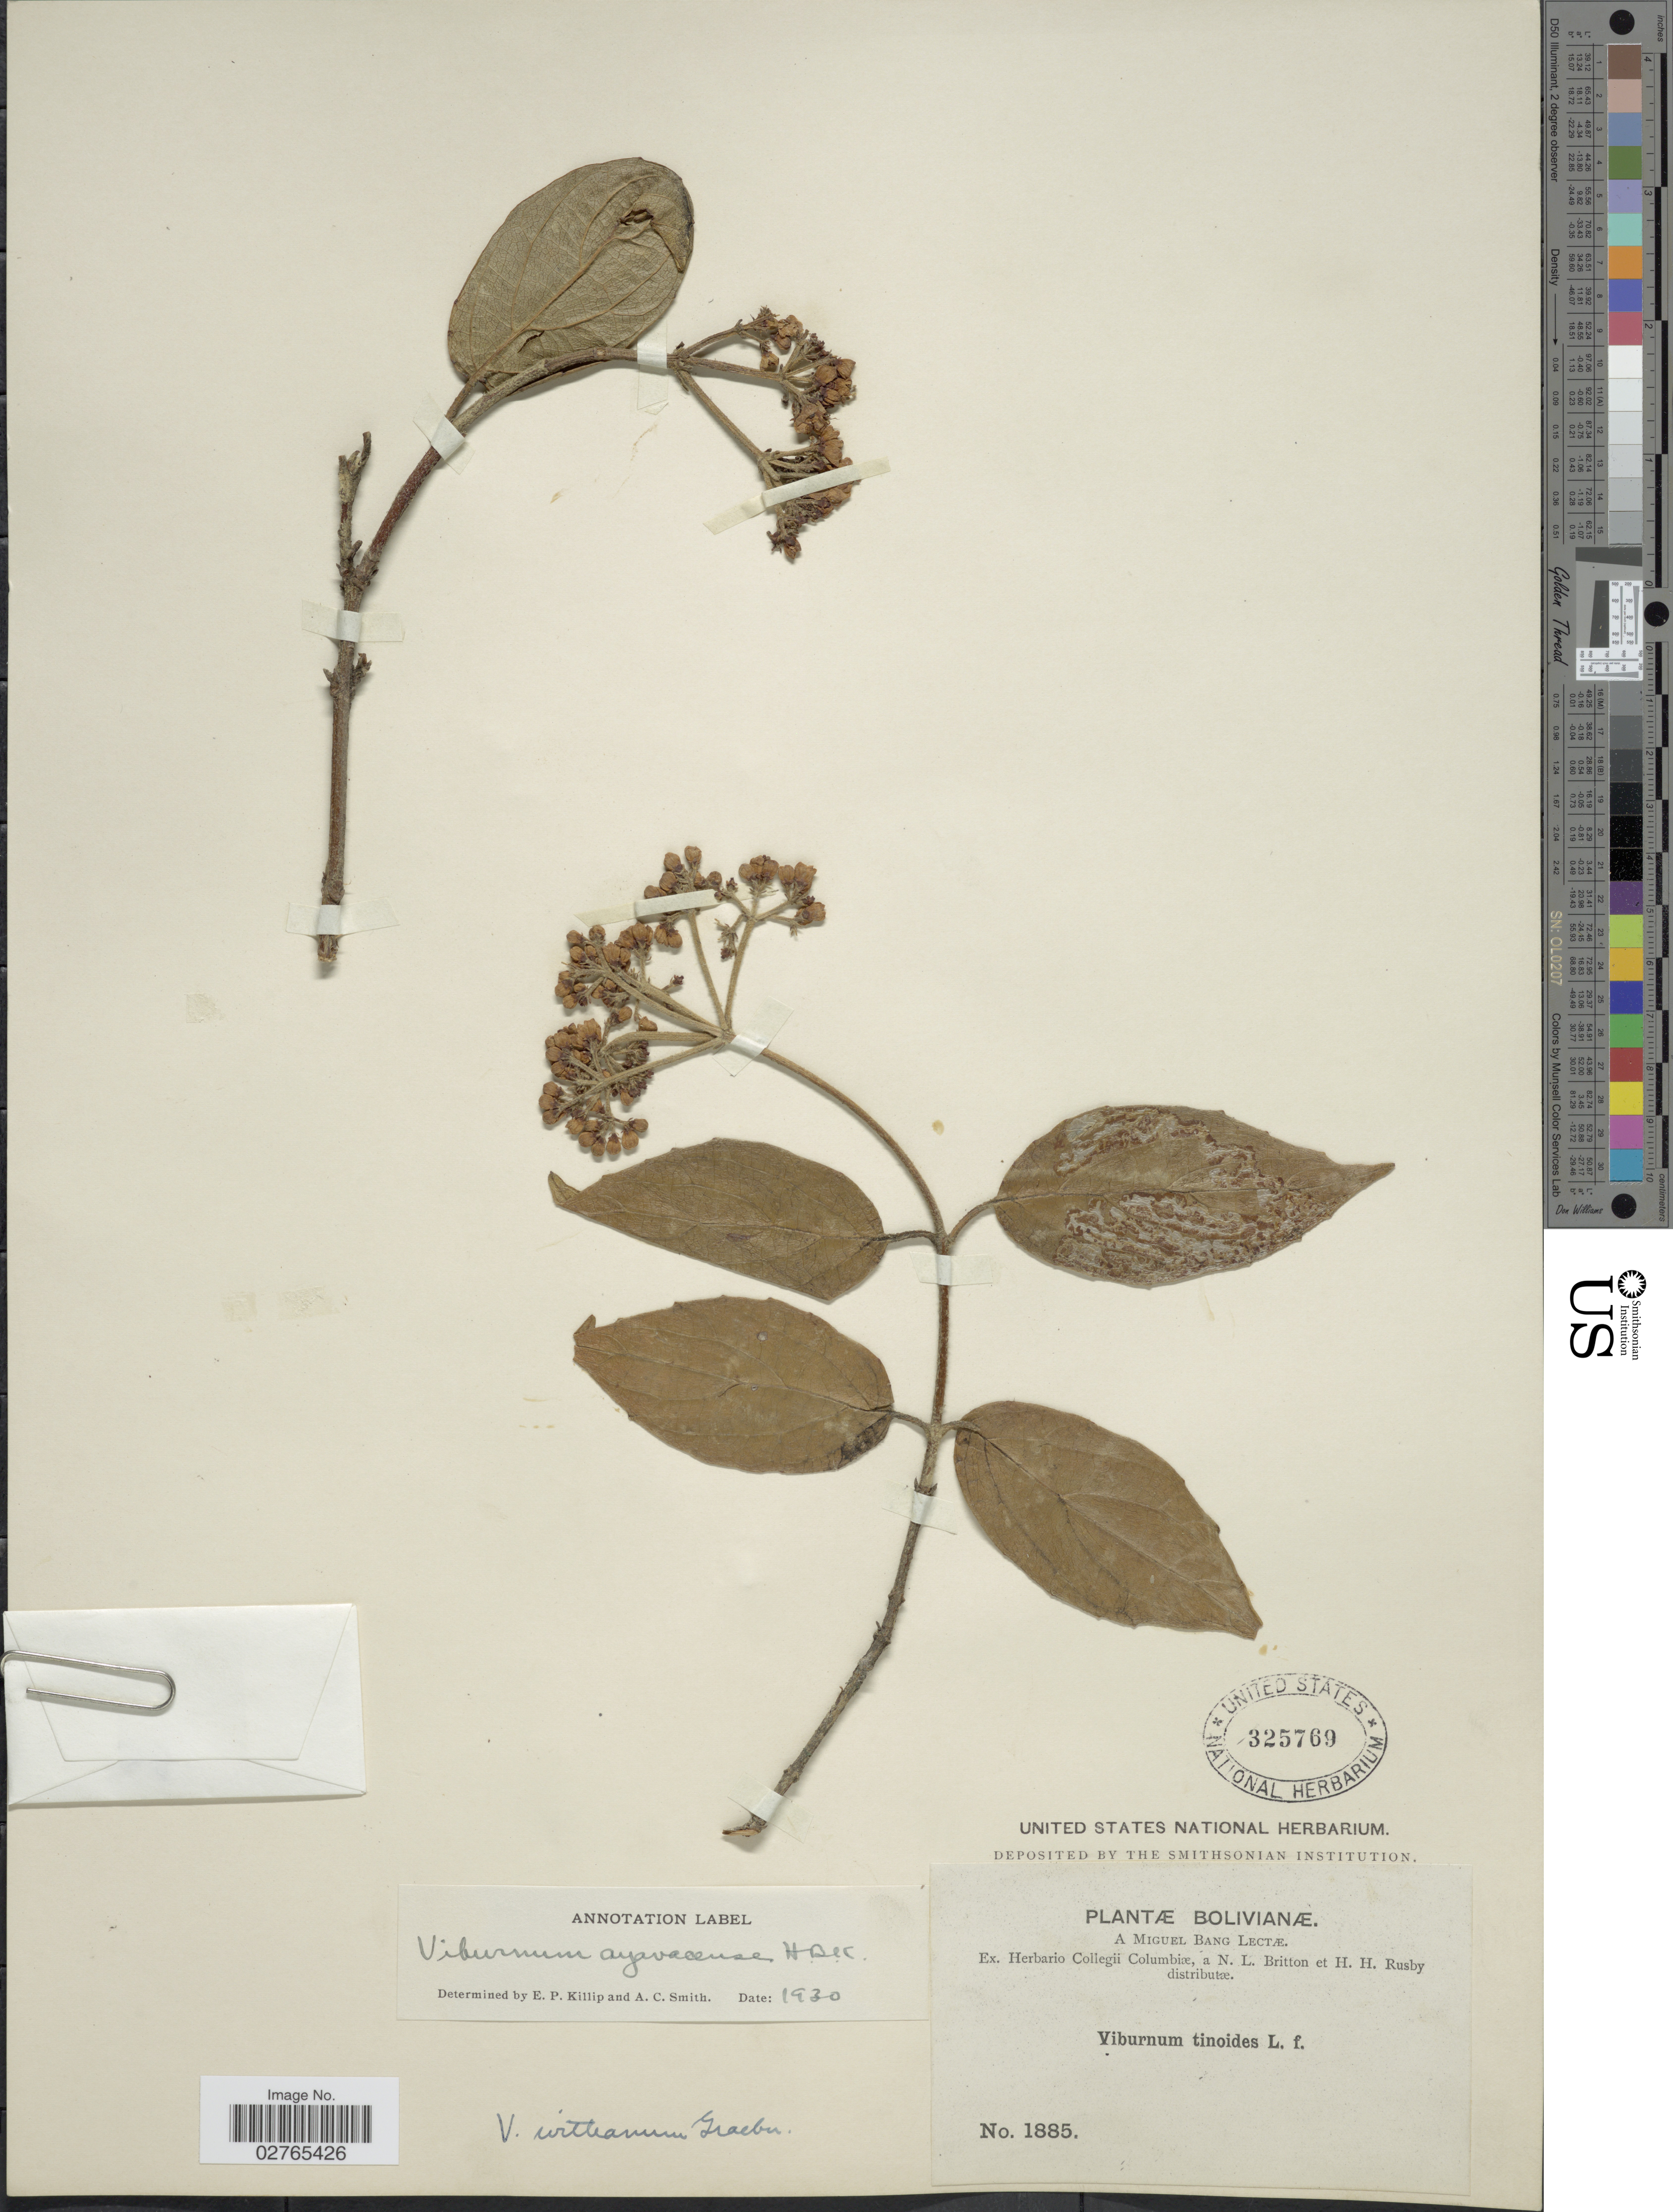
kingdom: Plantae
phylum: Tracheophyta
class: Magnoliopsida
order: Dipsacales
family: Viburnaceae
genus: Viburnum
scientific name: Viburnum witteanum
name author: Graebn.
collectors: M. Bang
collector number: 1885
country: Bolivia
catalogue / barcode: US 325769